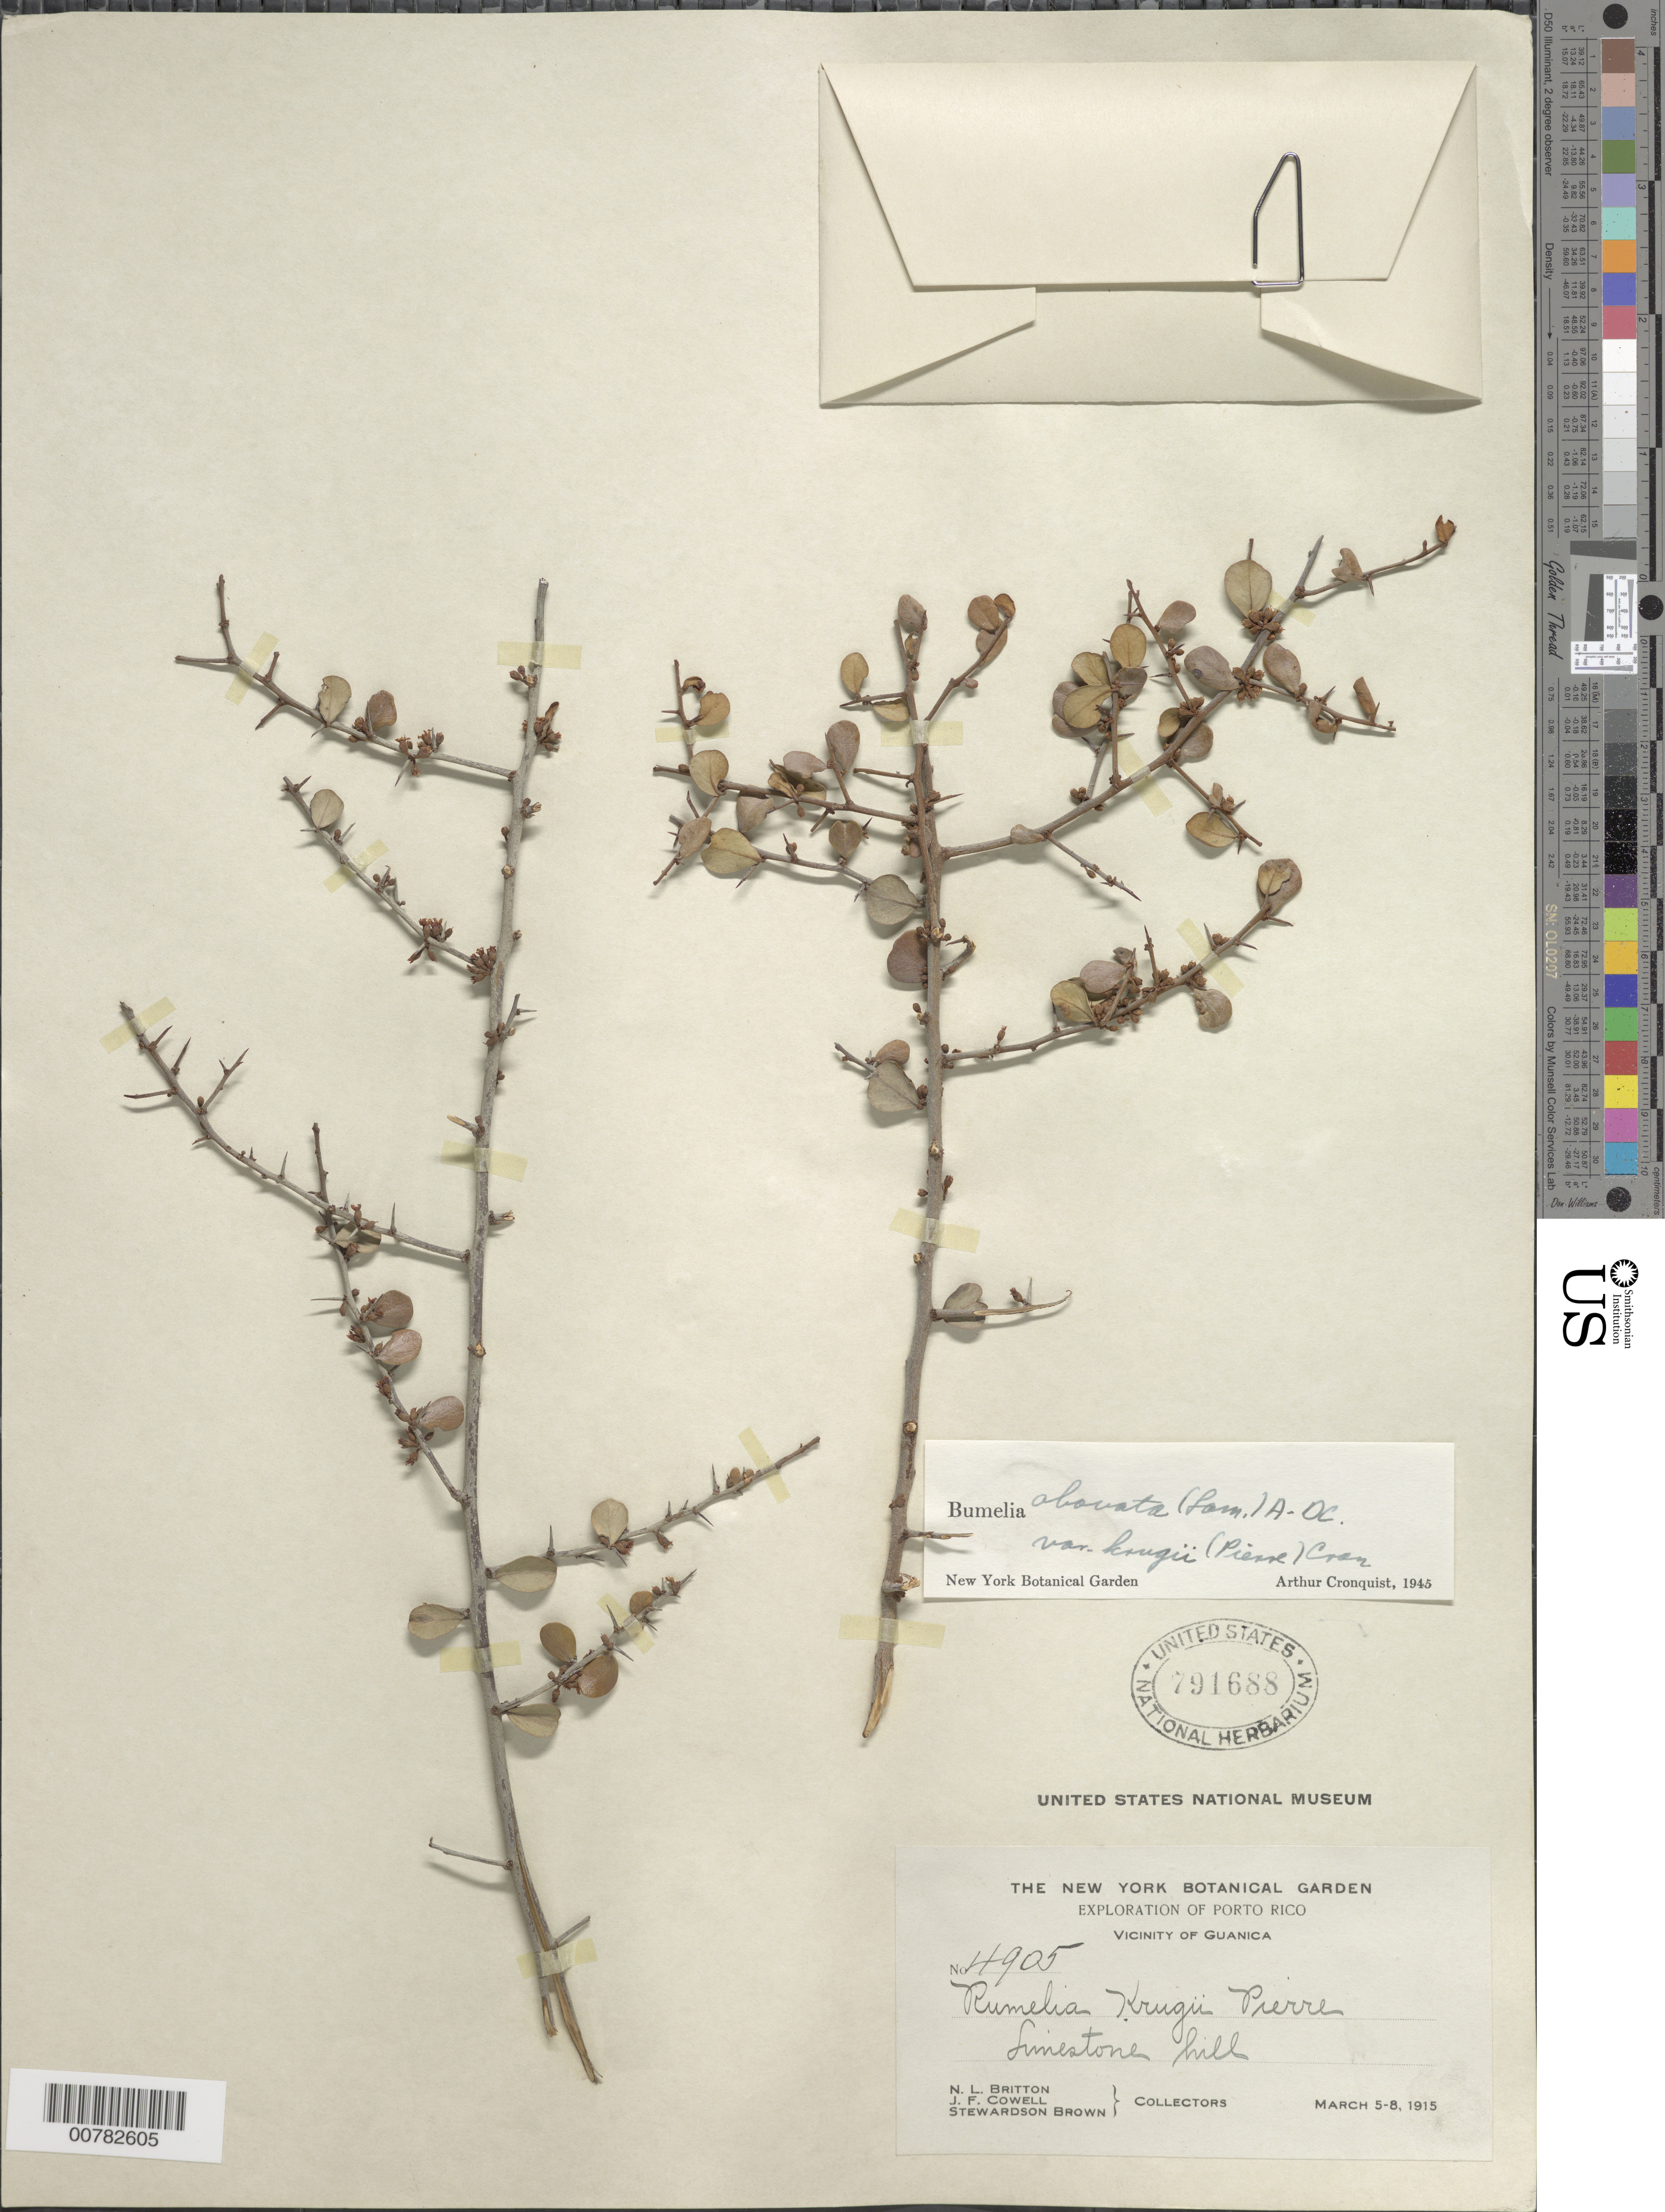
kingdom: Plantae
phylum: Tracheophyta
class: Magnoliopsida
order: Ericales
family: Sapotaceae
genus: Sideroxylon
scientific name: Sideroxylon obovatum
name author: Lam.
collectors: N. Britton, J. F. Cowell & S. Brown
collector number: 4905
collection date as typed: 05 Mar 1915 to 08 Mar 1915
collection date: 1915-03-05/1915-03-08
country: Puerto Rico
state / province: Guánica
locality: Vicinity of Guanica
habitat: Limestone hill.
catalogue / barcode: US 791688